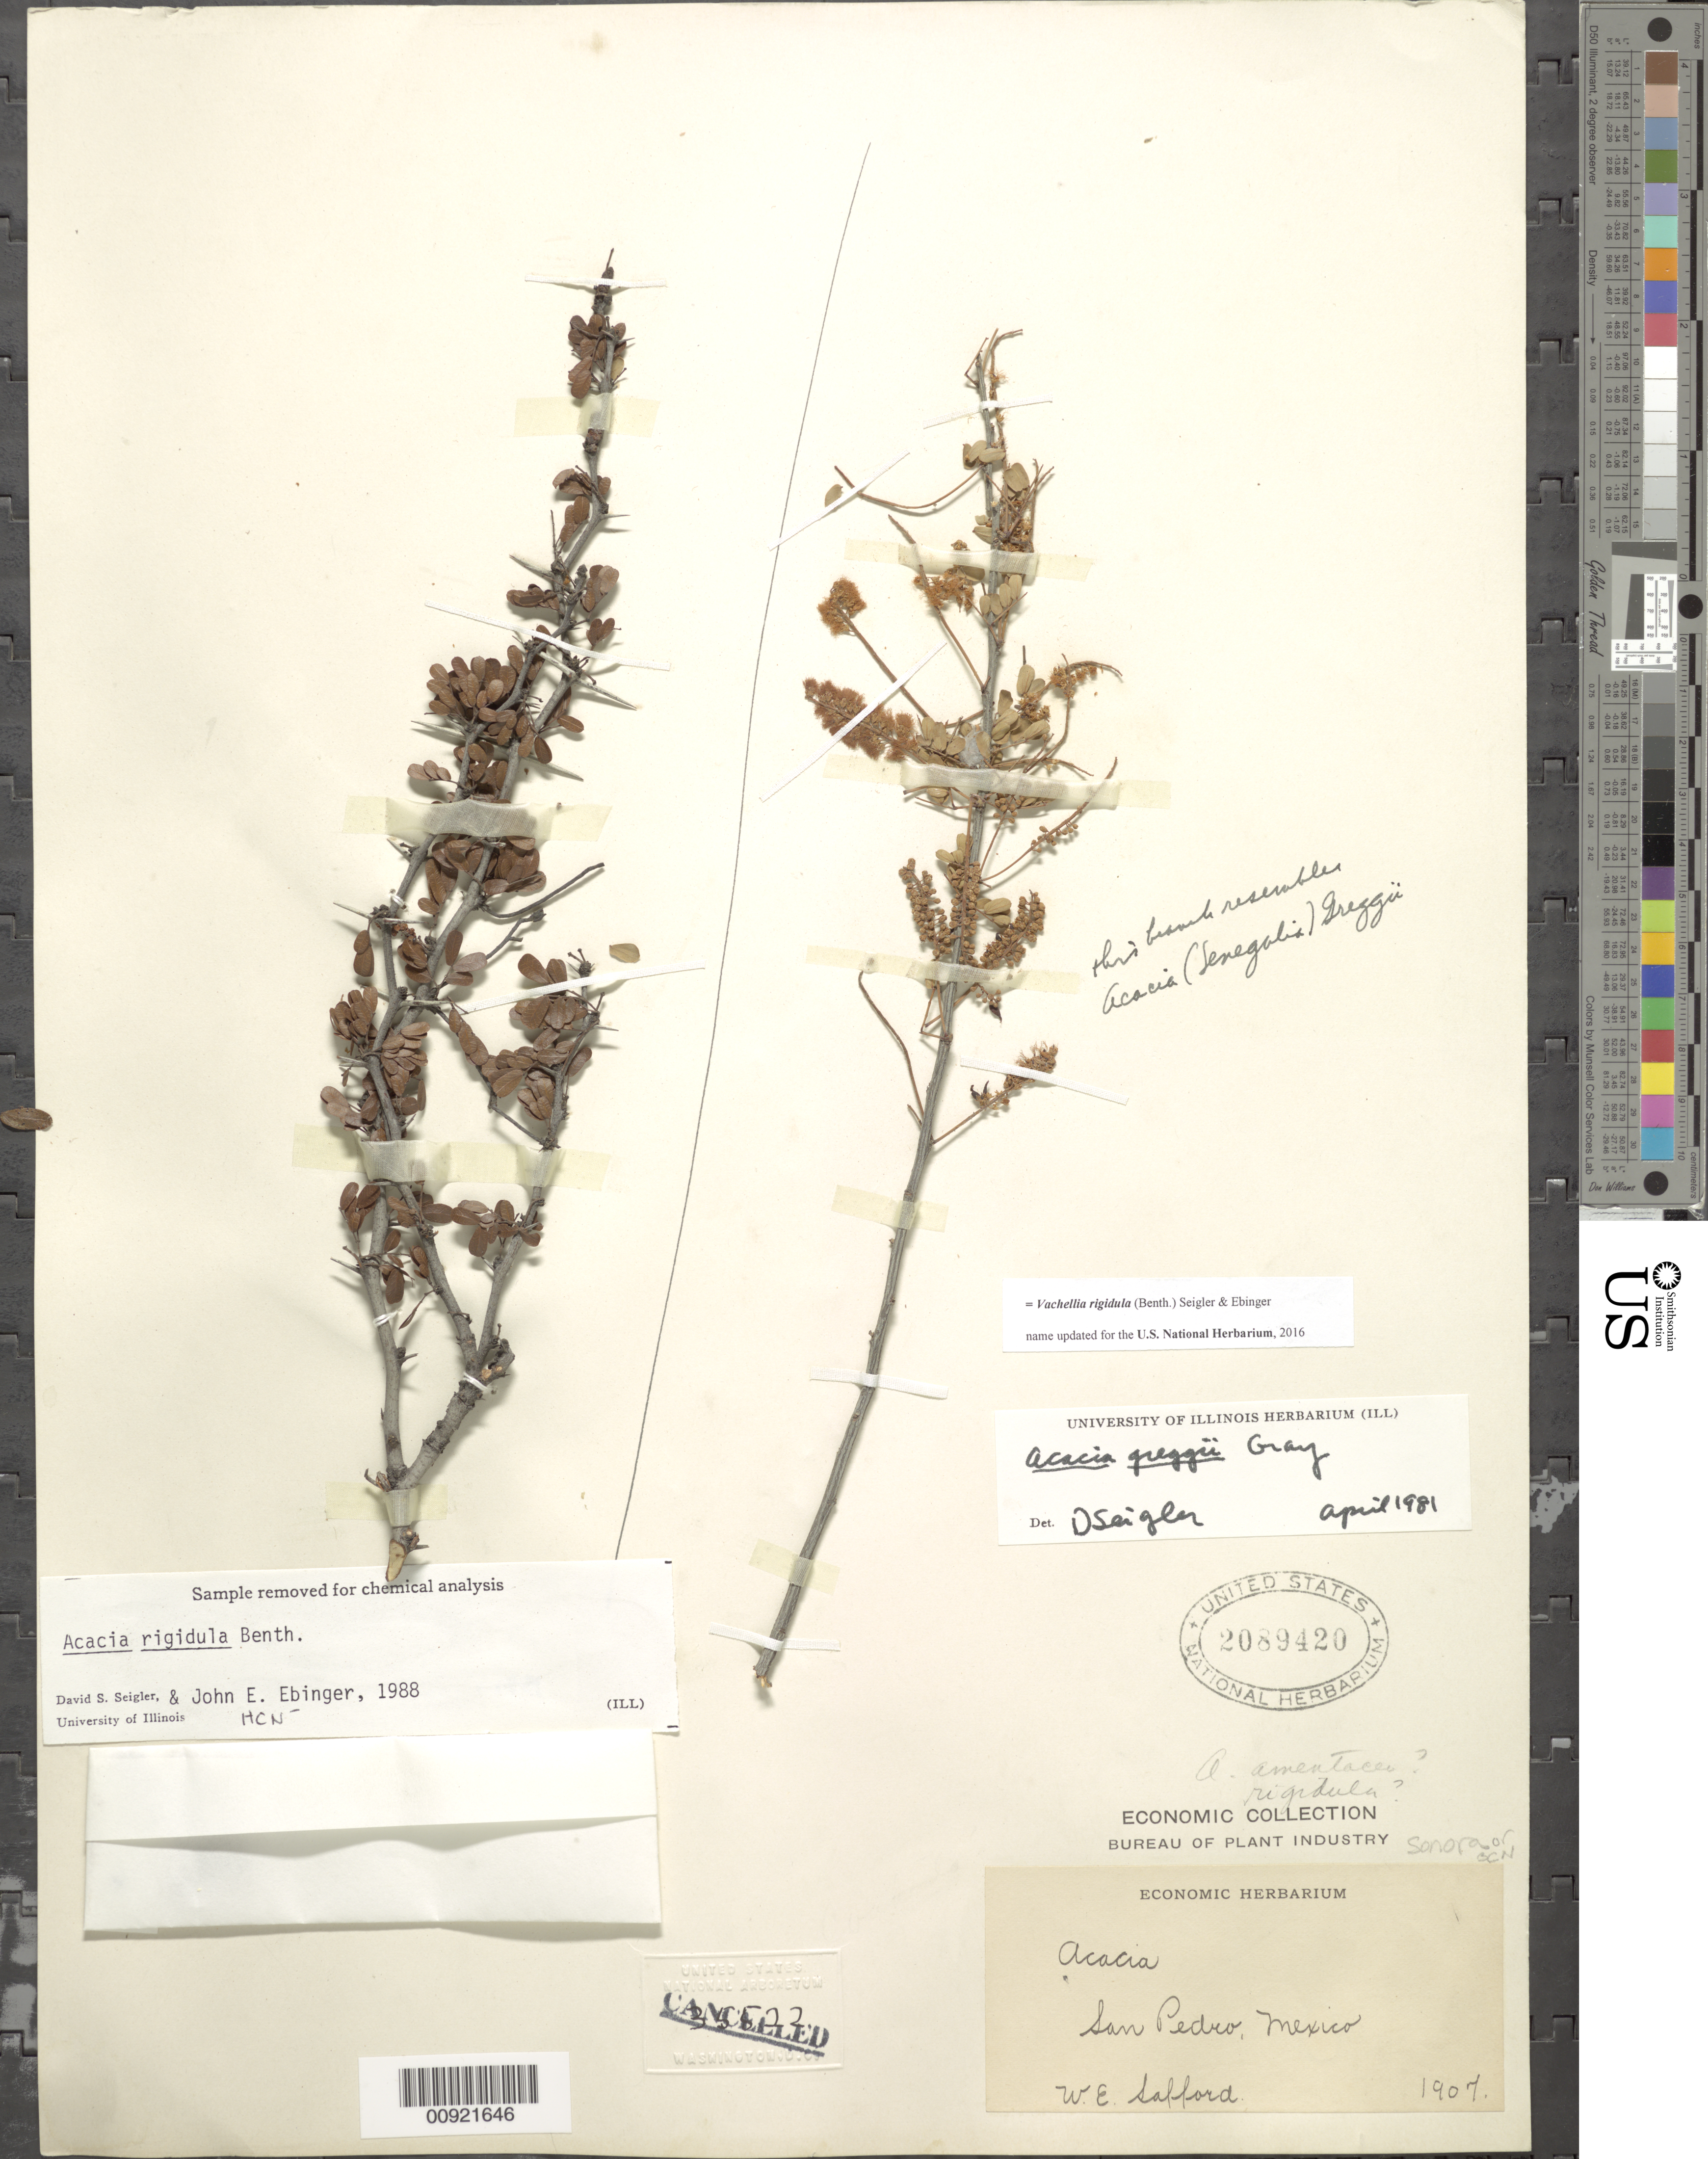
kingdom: Plantae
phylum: Tracheophyta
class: Magnoliopsida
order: Fabales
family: Fabaceae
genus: Vachellia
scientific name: Vachellia rigidula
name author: (Benth.) Seigler & Ebinger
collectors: W. E. Safford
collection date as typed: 1907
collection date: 1907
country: Mexico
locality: San Pedro, Mexico.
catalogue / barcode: US 2089420